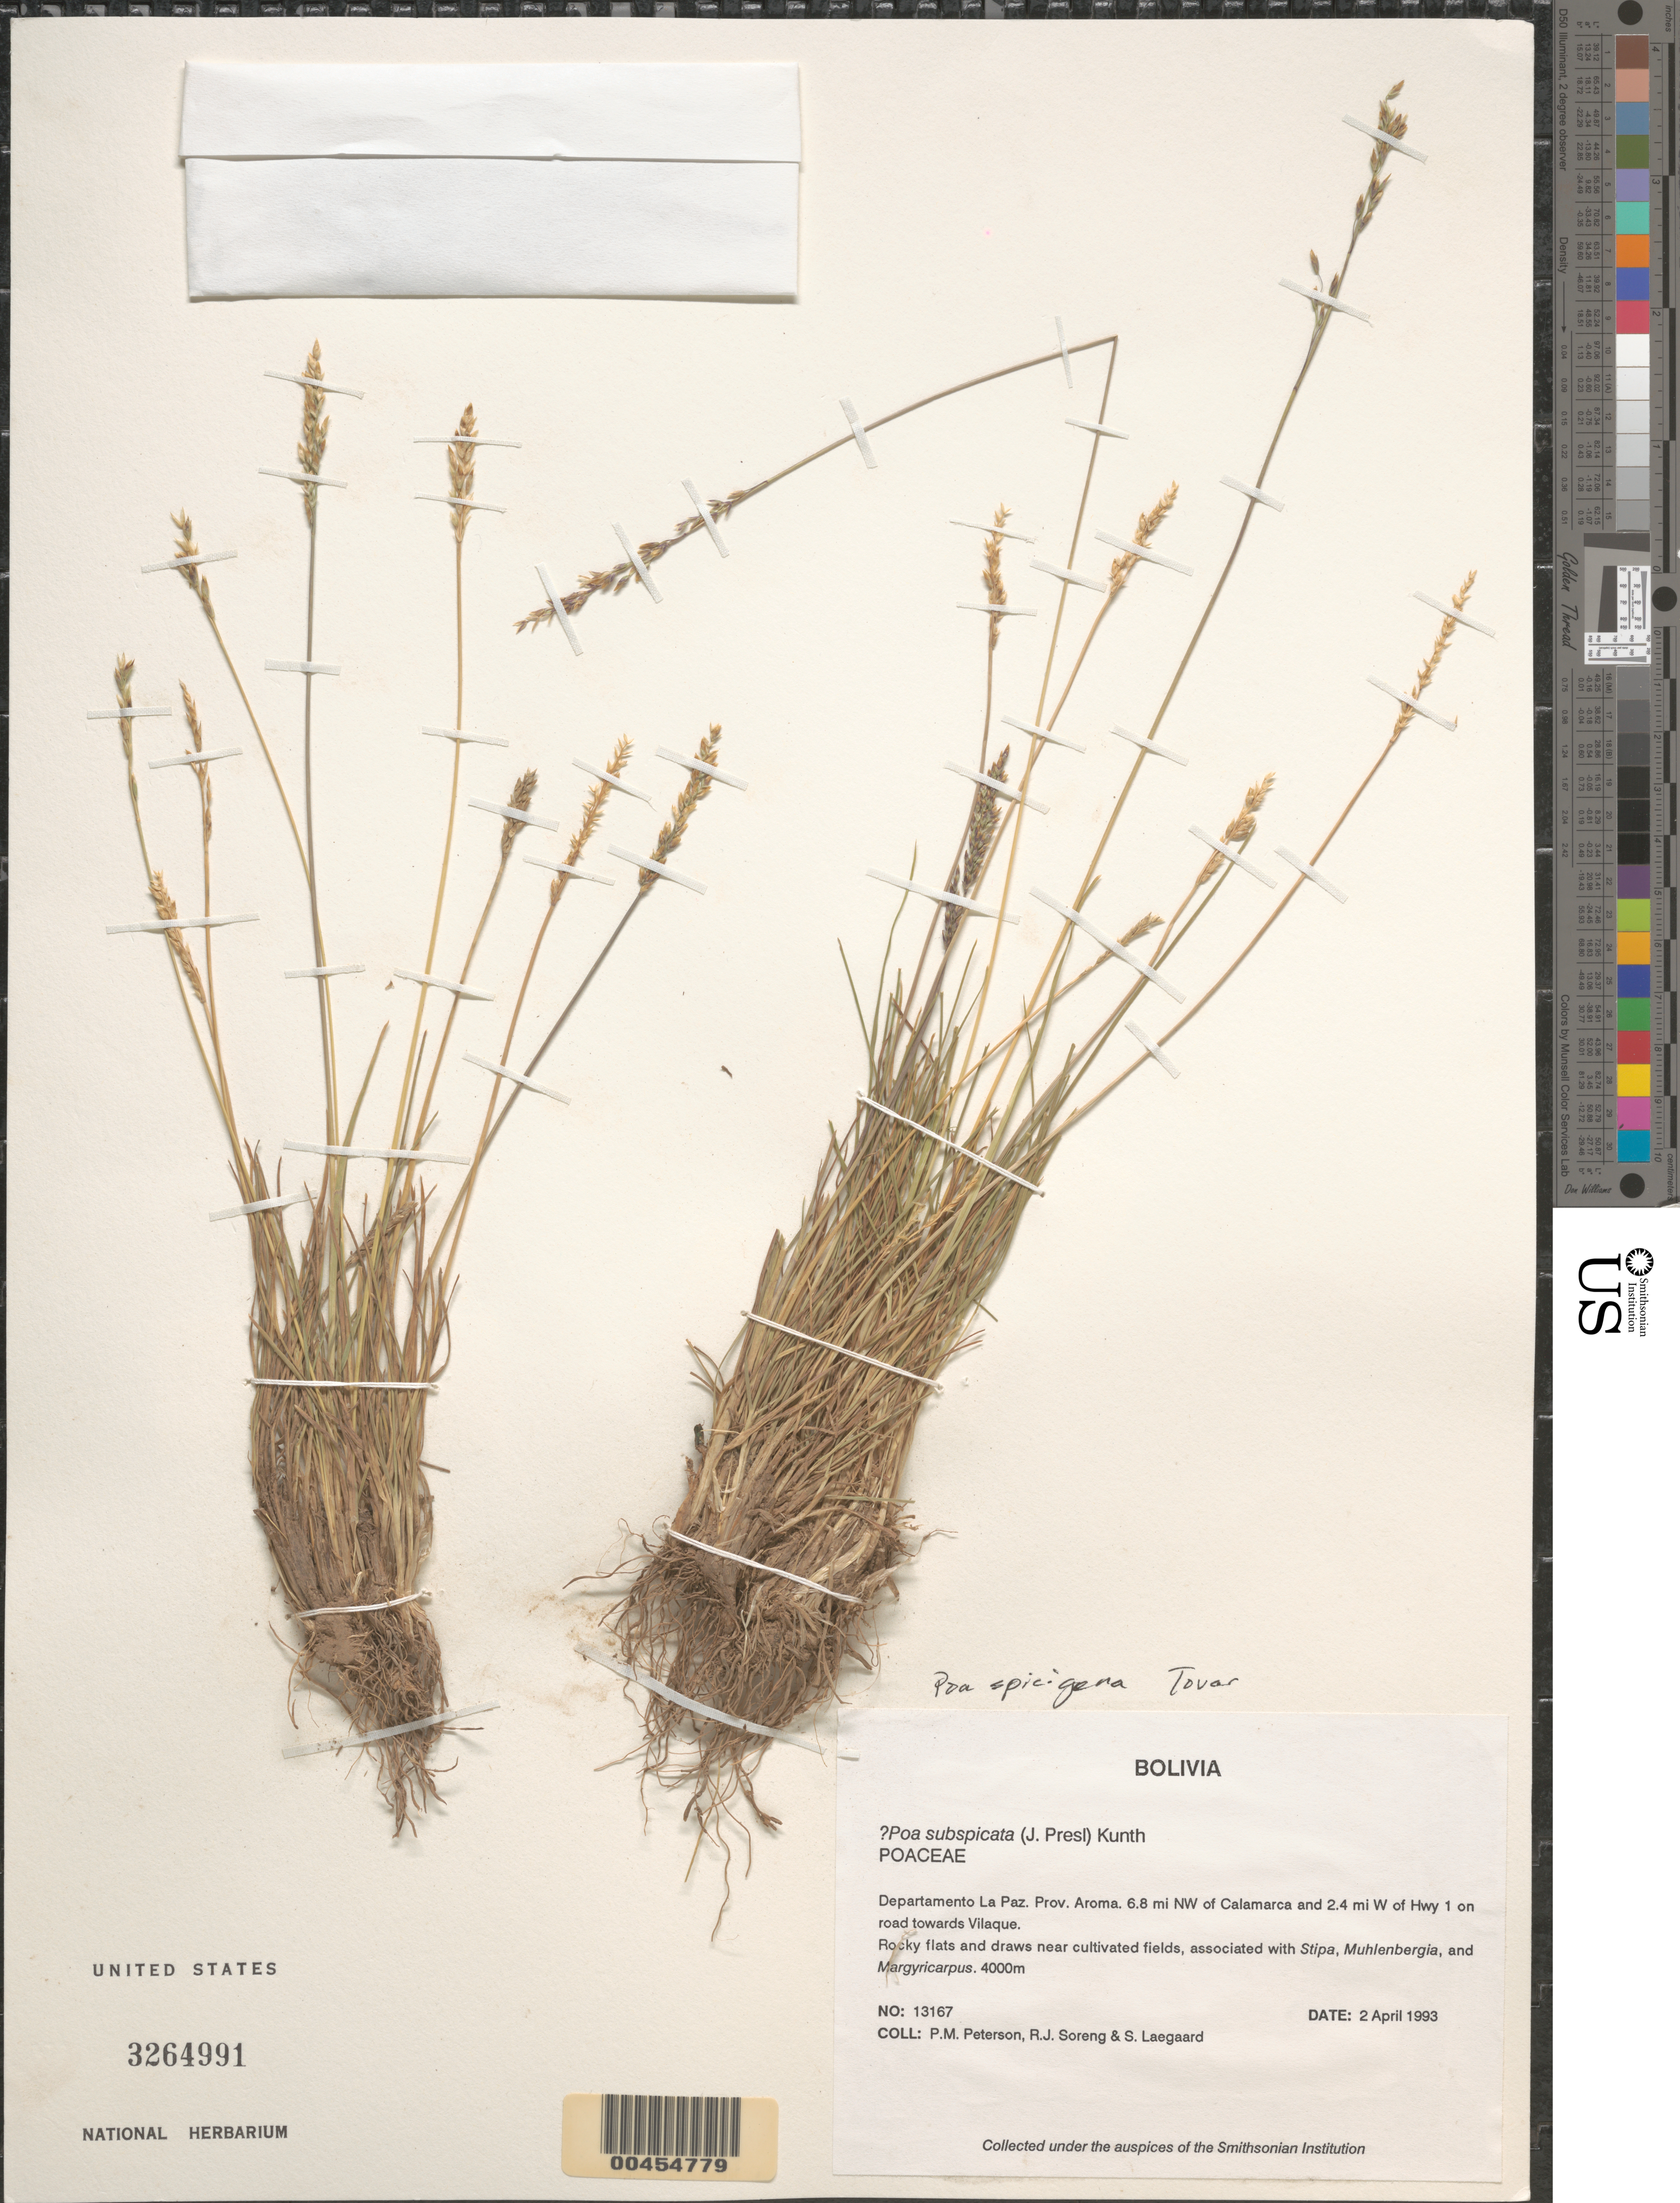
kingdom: Plantae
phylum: Tracheophyta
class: Liliopsida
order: Poales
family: Poaceae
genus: Poa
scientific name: Poa subspicata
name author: (J. Presl) Kunth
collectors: P. M. Peterson, R. J. Soreng & S. Lægaard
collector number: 13167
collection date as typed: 02 Apr 1993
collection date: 1993-04-02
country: Bolivia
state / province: La Paz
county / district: Aroma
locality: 6.8 mi NW of Calamarca and 2.4 mi W of Hwy 1 on road towards Vilaque.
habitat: Rocky flats and draws near cultivated fields, associated with Stipa, Muhlenbergia, and Margyricarpus.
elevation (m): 4000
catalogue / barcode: US 3264991